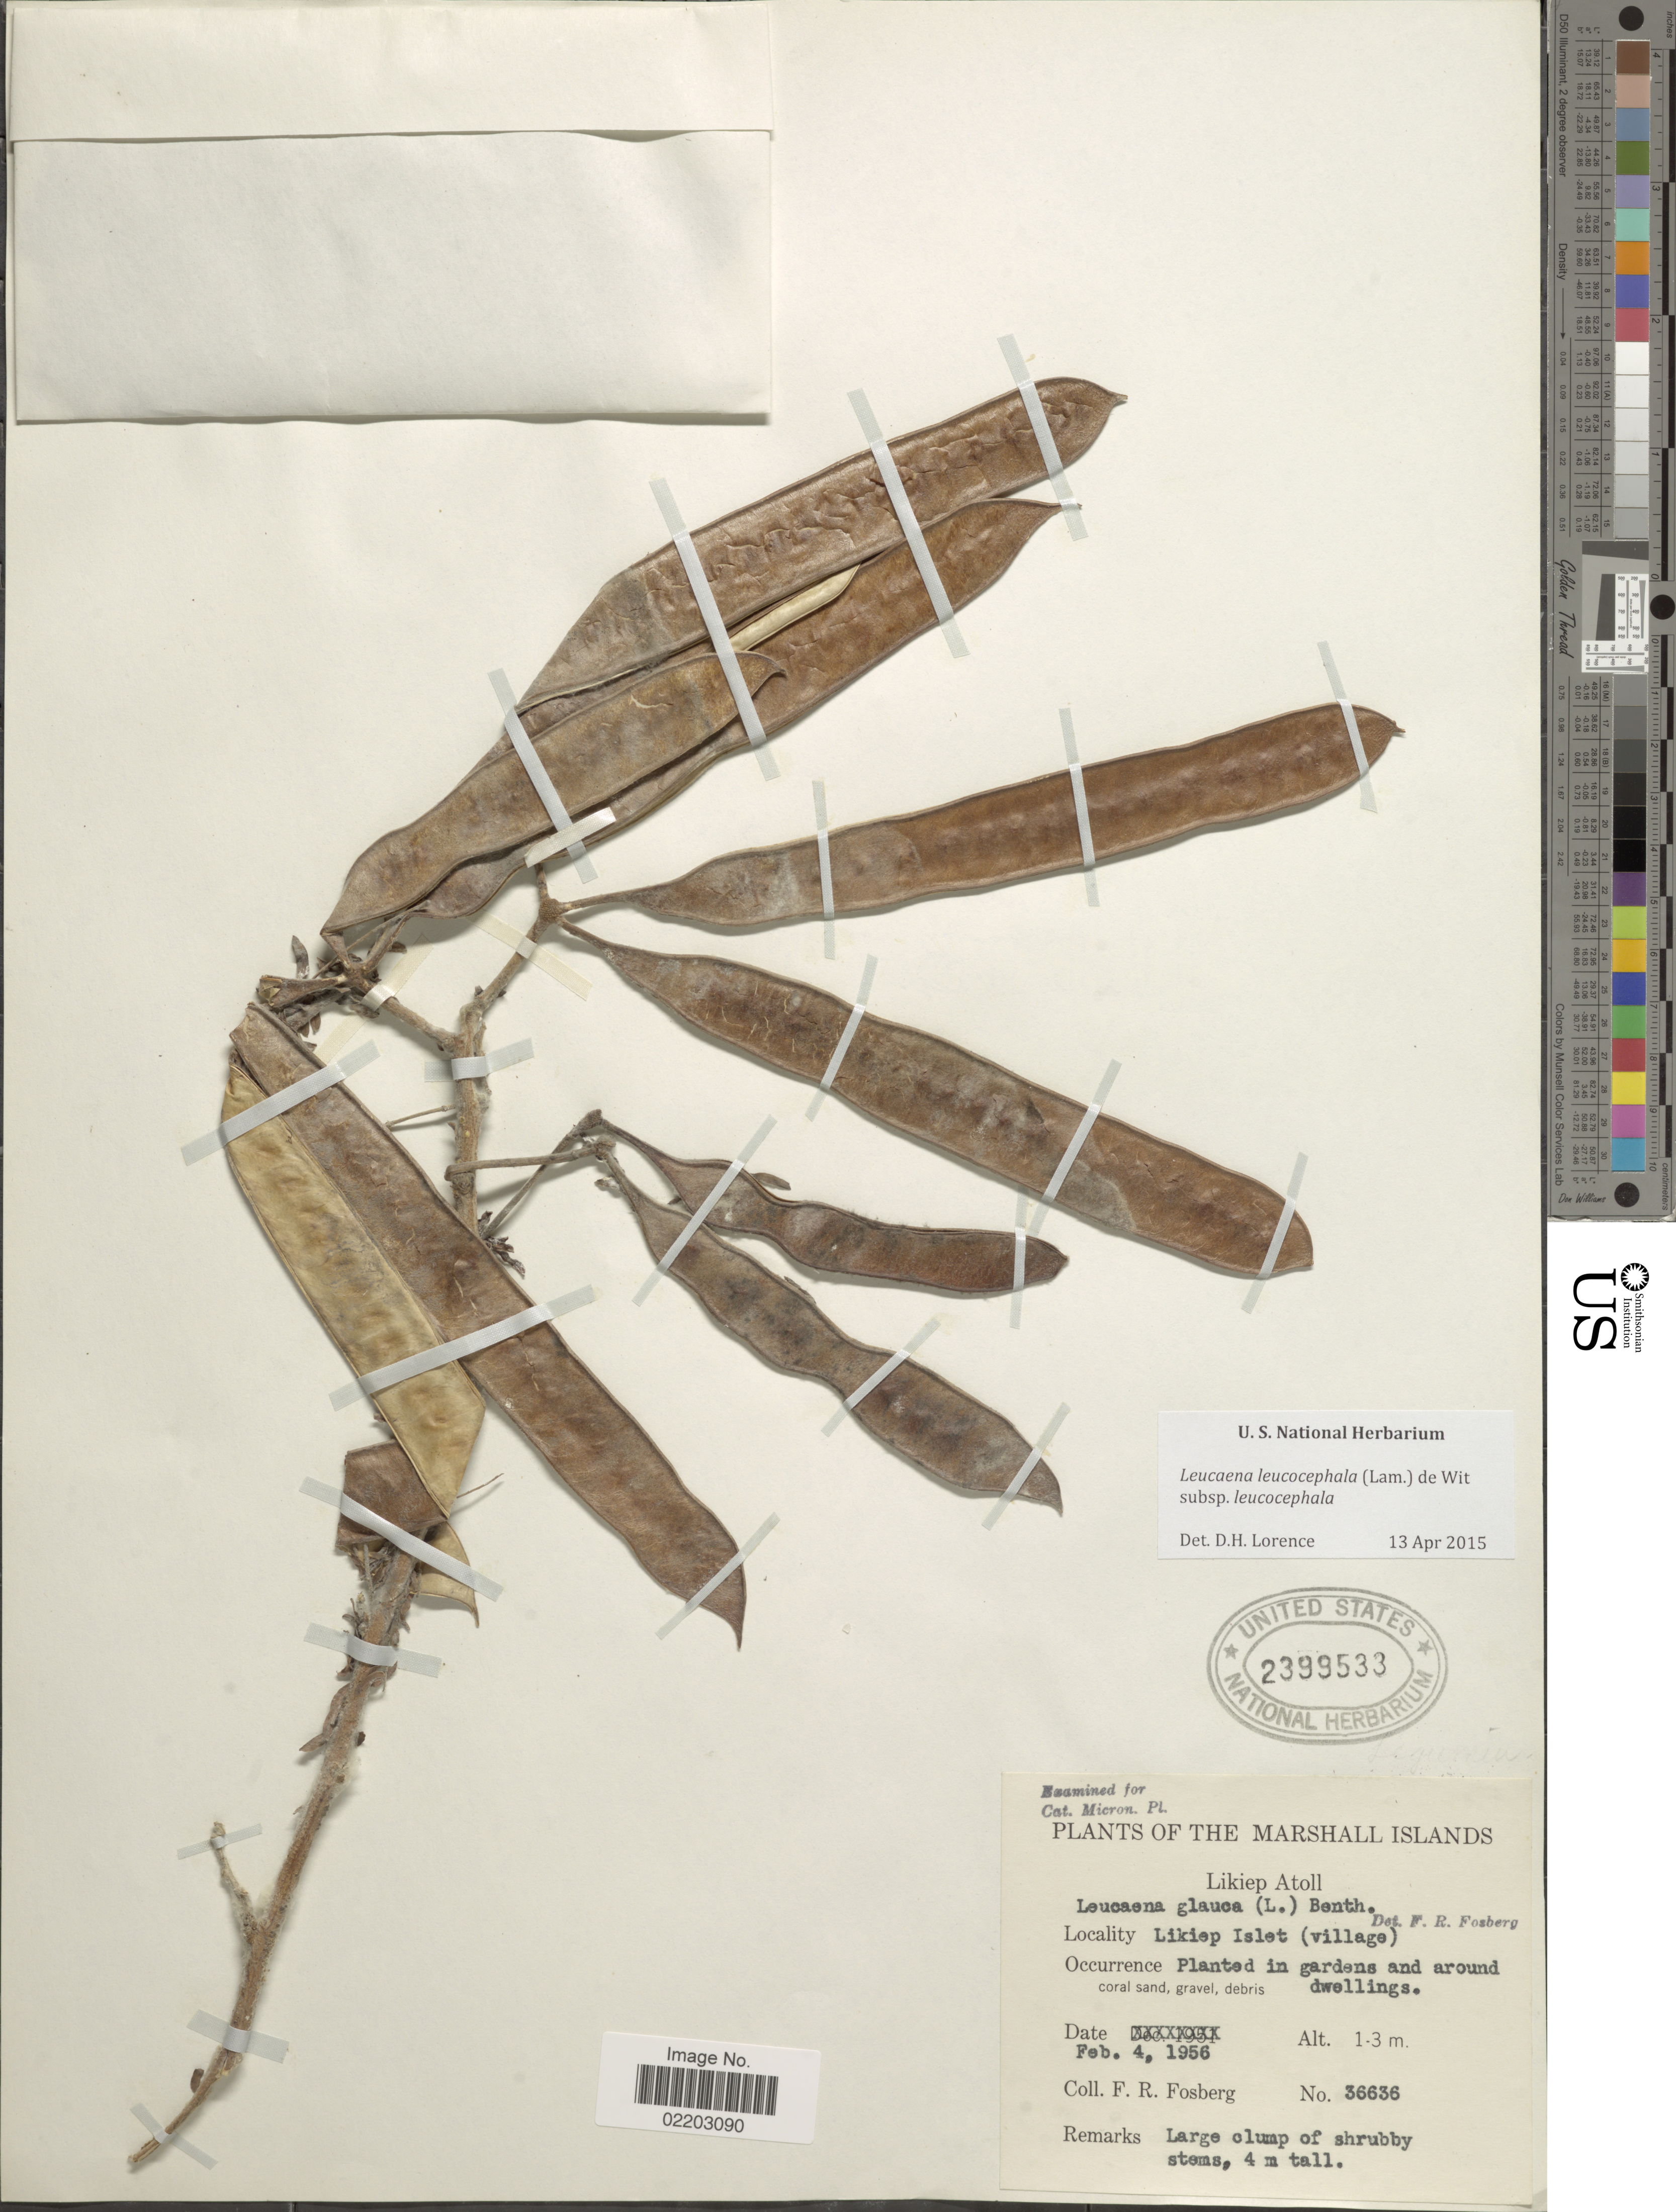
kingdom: Plantae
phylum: Tracheophyta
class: Magnoliopsida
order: Fabales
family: Fabaceae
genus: Leucaena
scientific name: Leucaena leucocephala subsp. leucocephala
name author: (Lam.) de Wit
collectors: F. R. Fosberg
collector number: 36636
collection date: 1956-02-04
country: Marshall Islands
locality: Marshall Islands. Likiep Atoll. Likiep Islet (village).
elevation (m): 1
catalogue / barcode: US 2399533